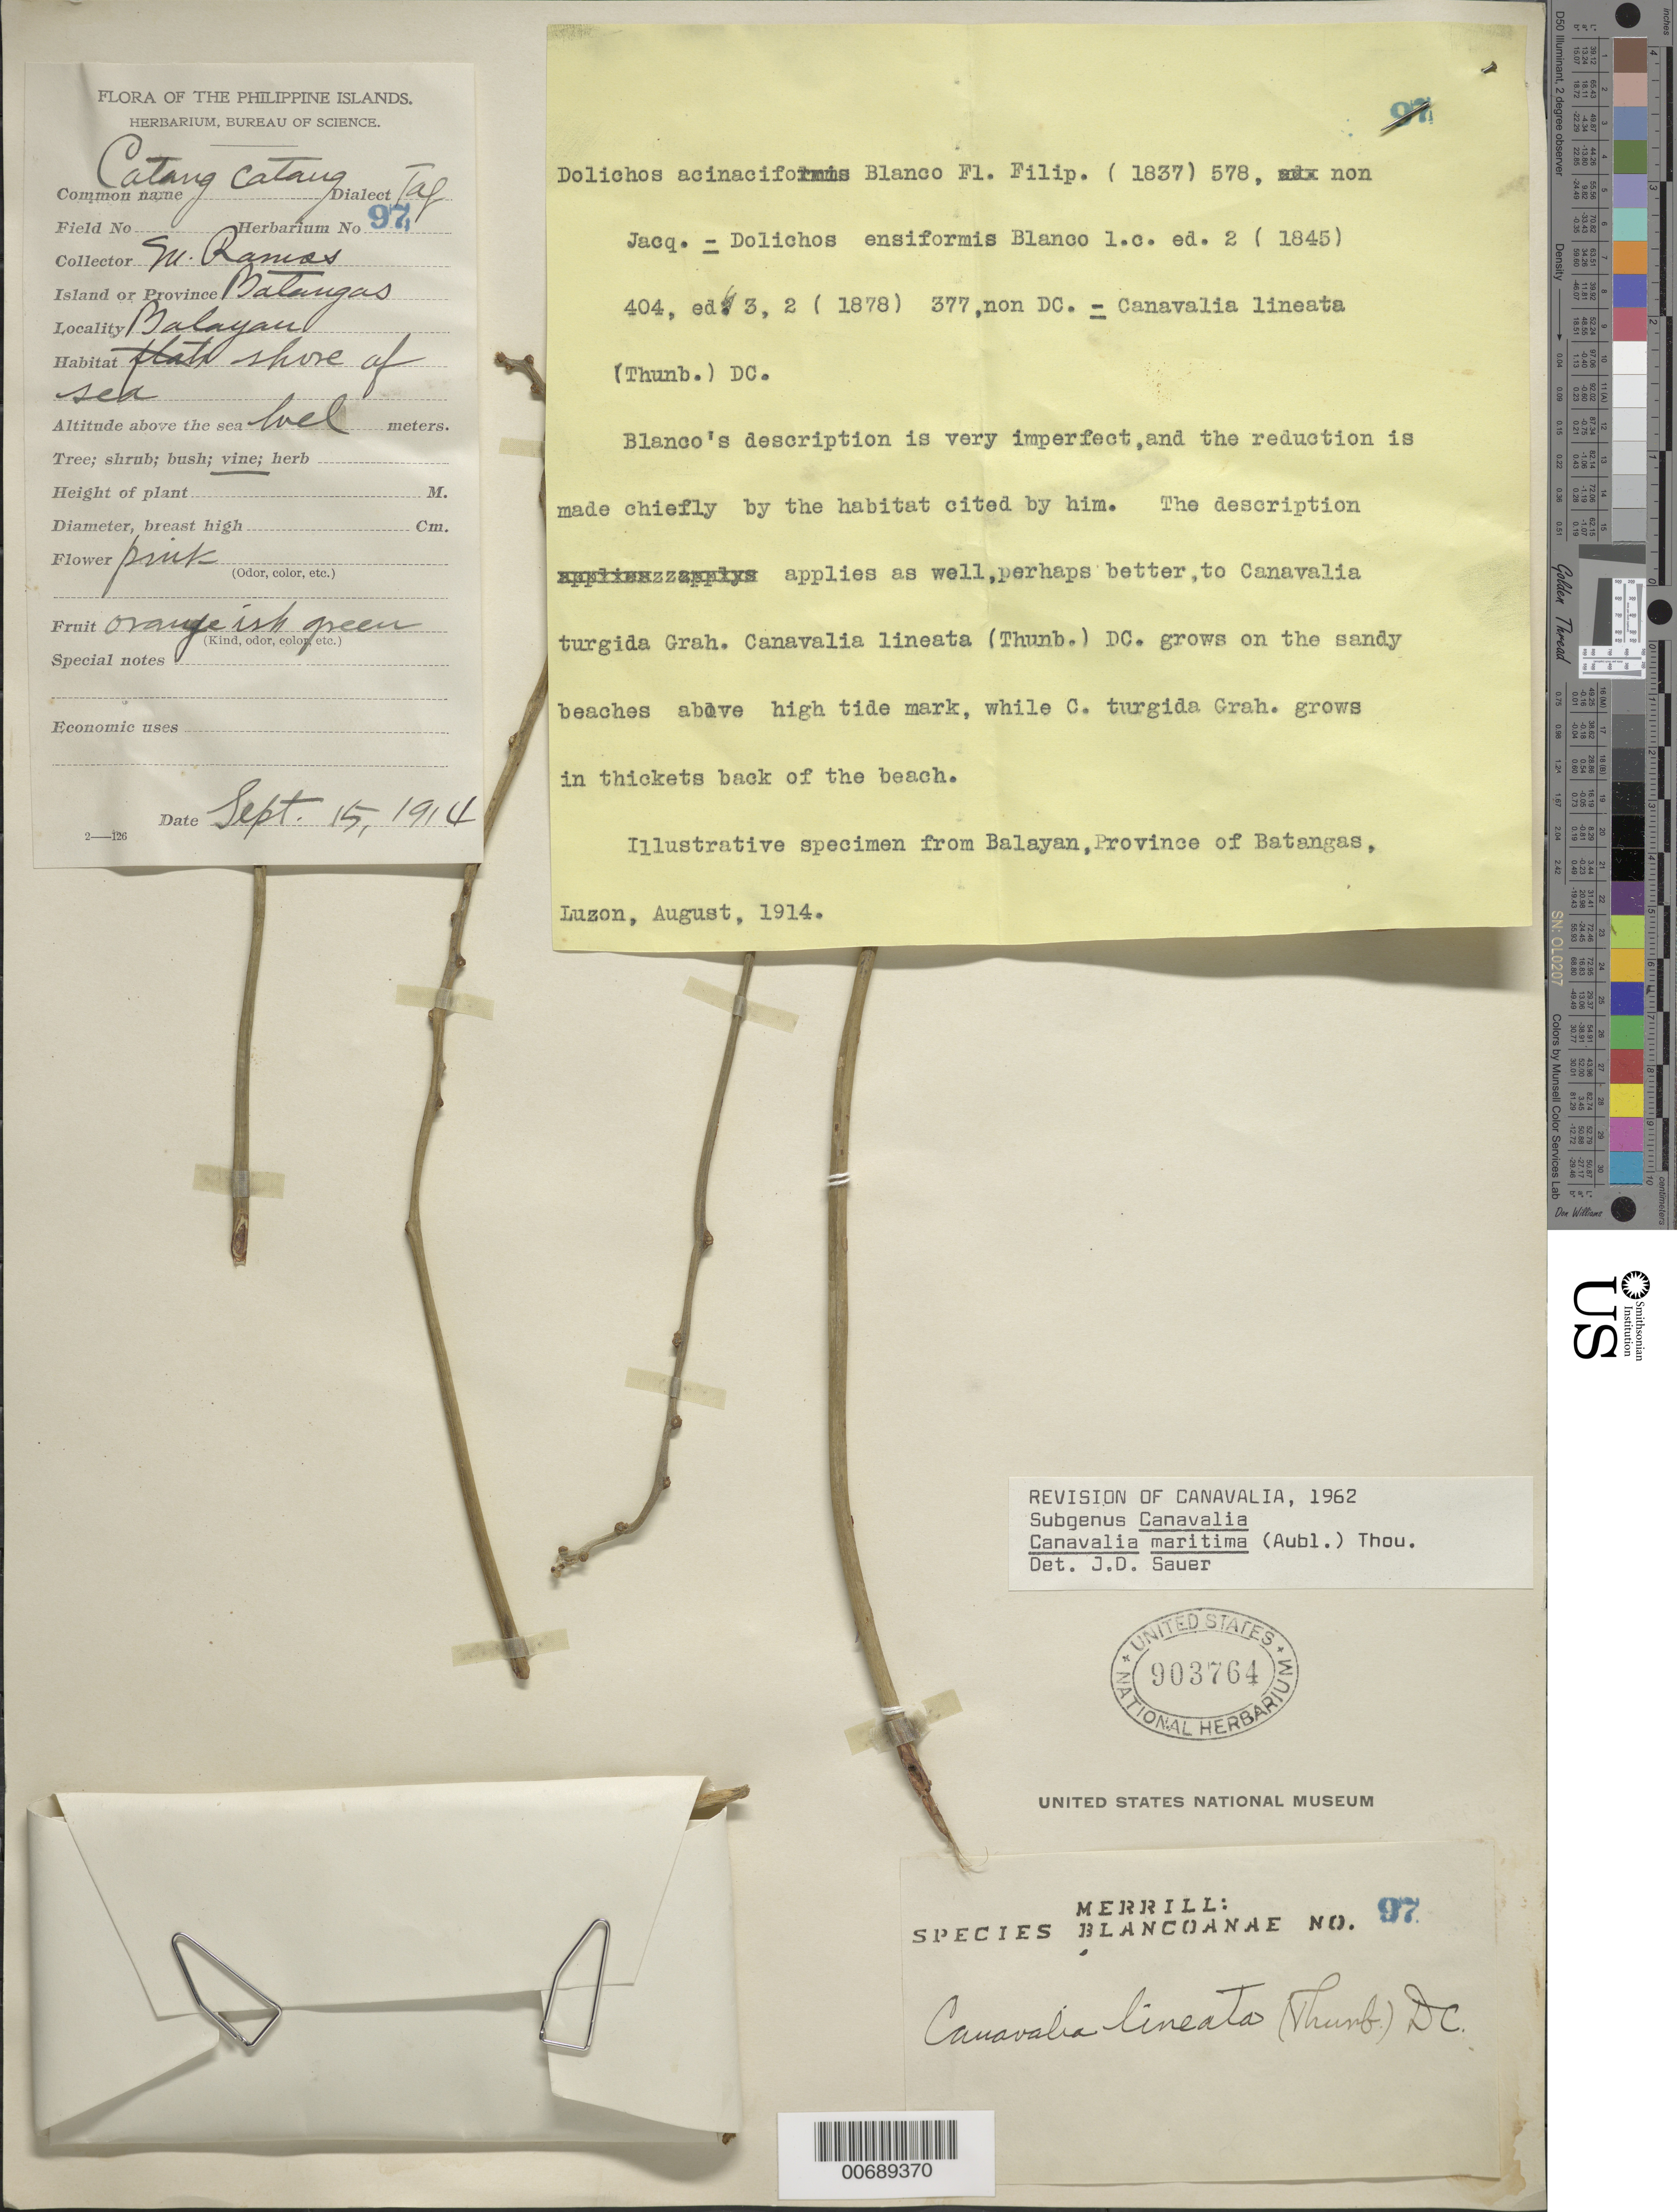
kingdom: Plantae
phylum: Tracheophyta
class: Magnoliopsida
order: Fabales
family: Fabaceae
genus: Canavalia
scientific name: Canavalia rosea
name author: (Sw.) DC.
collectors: M. Ramos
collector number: Sp. Blancoan. 0097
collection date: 1914-08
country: Philippines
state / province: Calabarzon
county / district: Batangas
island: Luzon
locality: Balayan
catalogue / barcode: US 903764